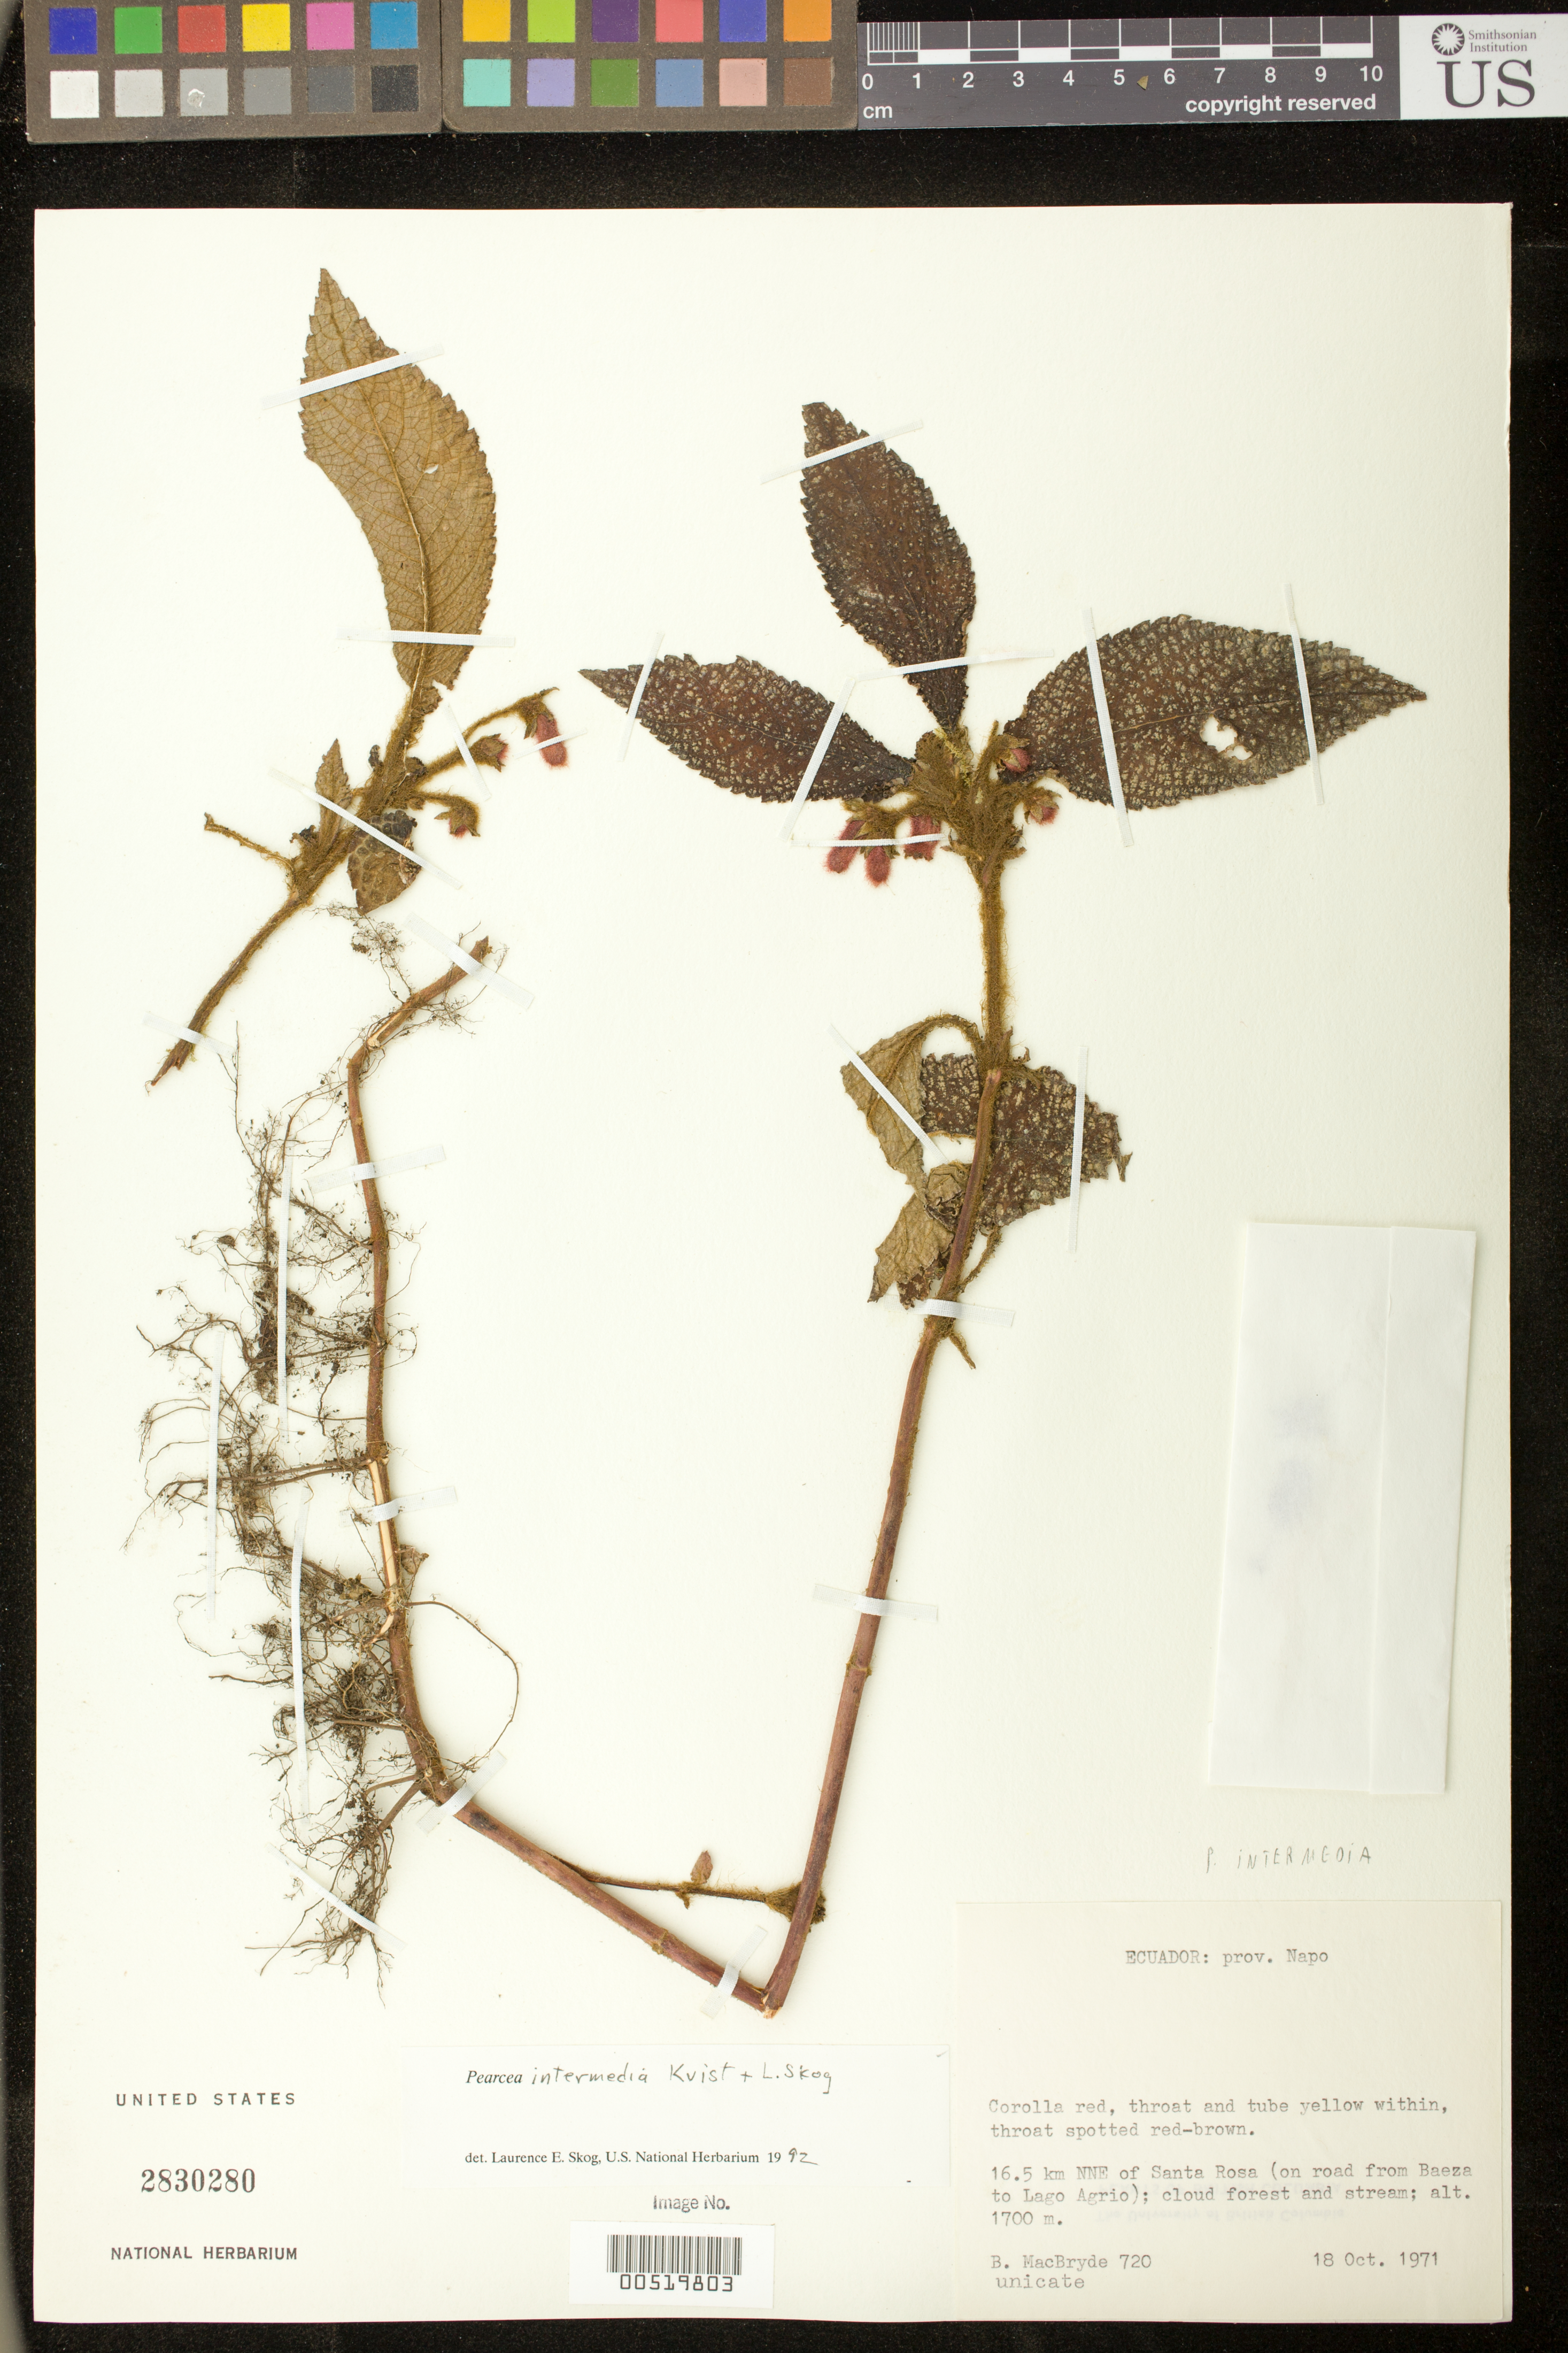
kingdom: Plantae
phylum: Tracheophyta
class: Magnoliopsida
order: Lamiales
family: Gesneriaceae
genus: Pearcea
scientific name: Pearcea intermedia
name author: L.P. Kvist & L.E. Skog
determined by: Skog, Laurence E.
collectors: B. MacBryde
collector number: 720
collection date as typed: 18 Oct 1971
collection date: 1971-10-18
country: Ecuador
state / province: Napo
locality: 16.5 km NNE of Santa Rosa (on road from Baeza to Lago Agrio)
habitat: Cloud forest and stream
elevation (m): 1700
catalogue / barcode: US 2830280